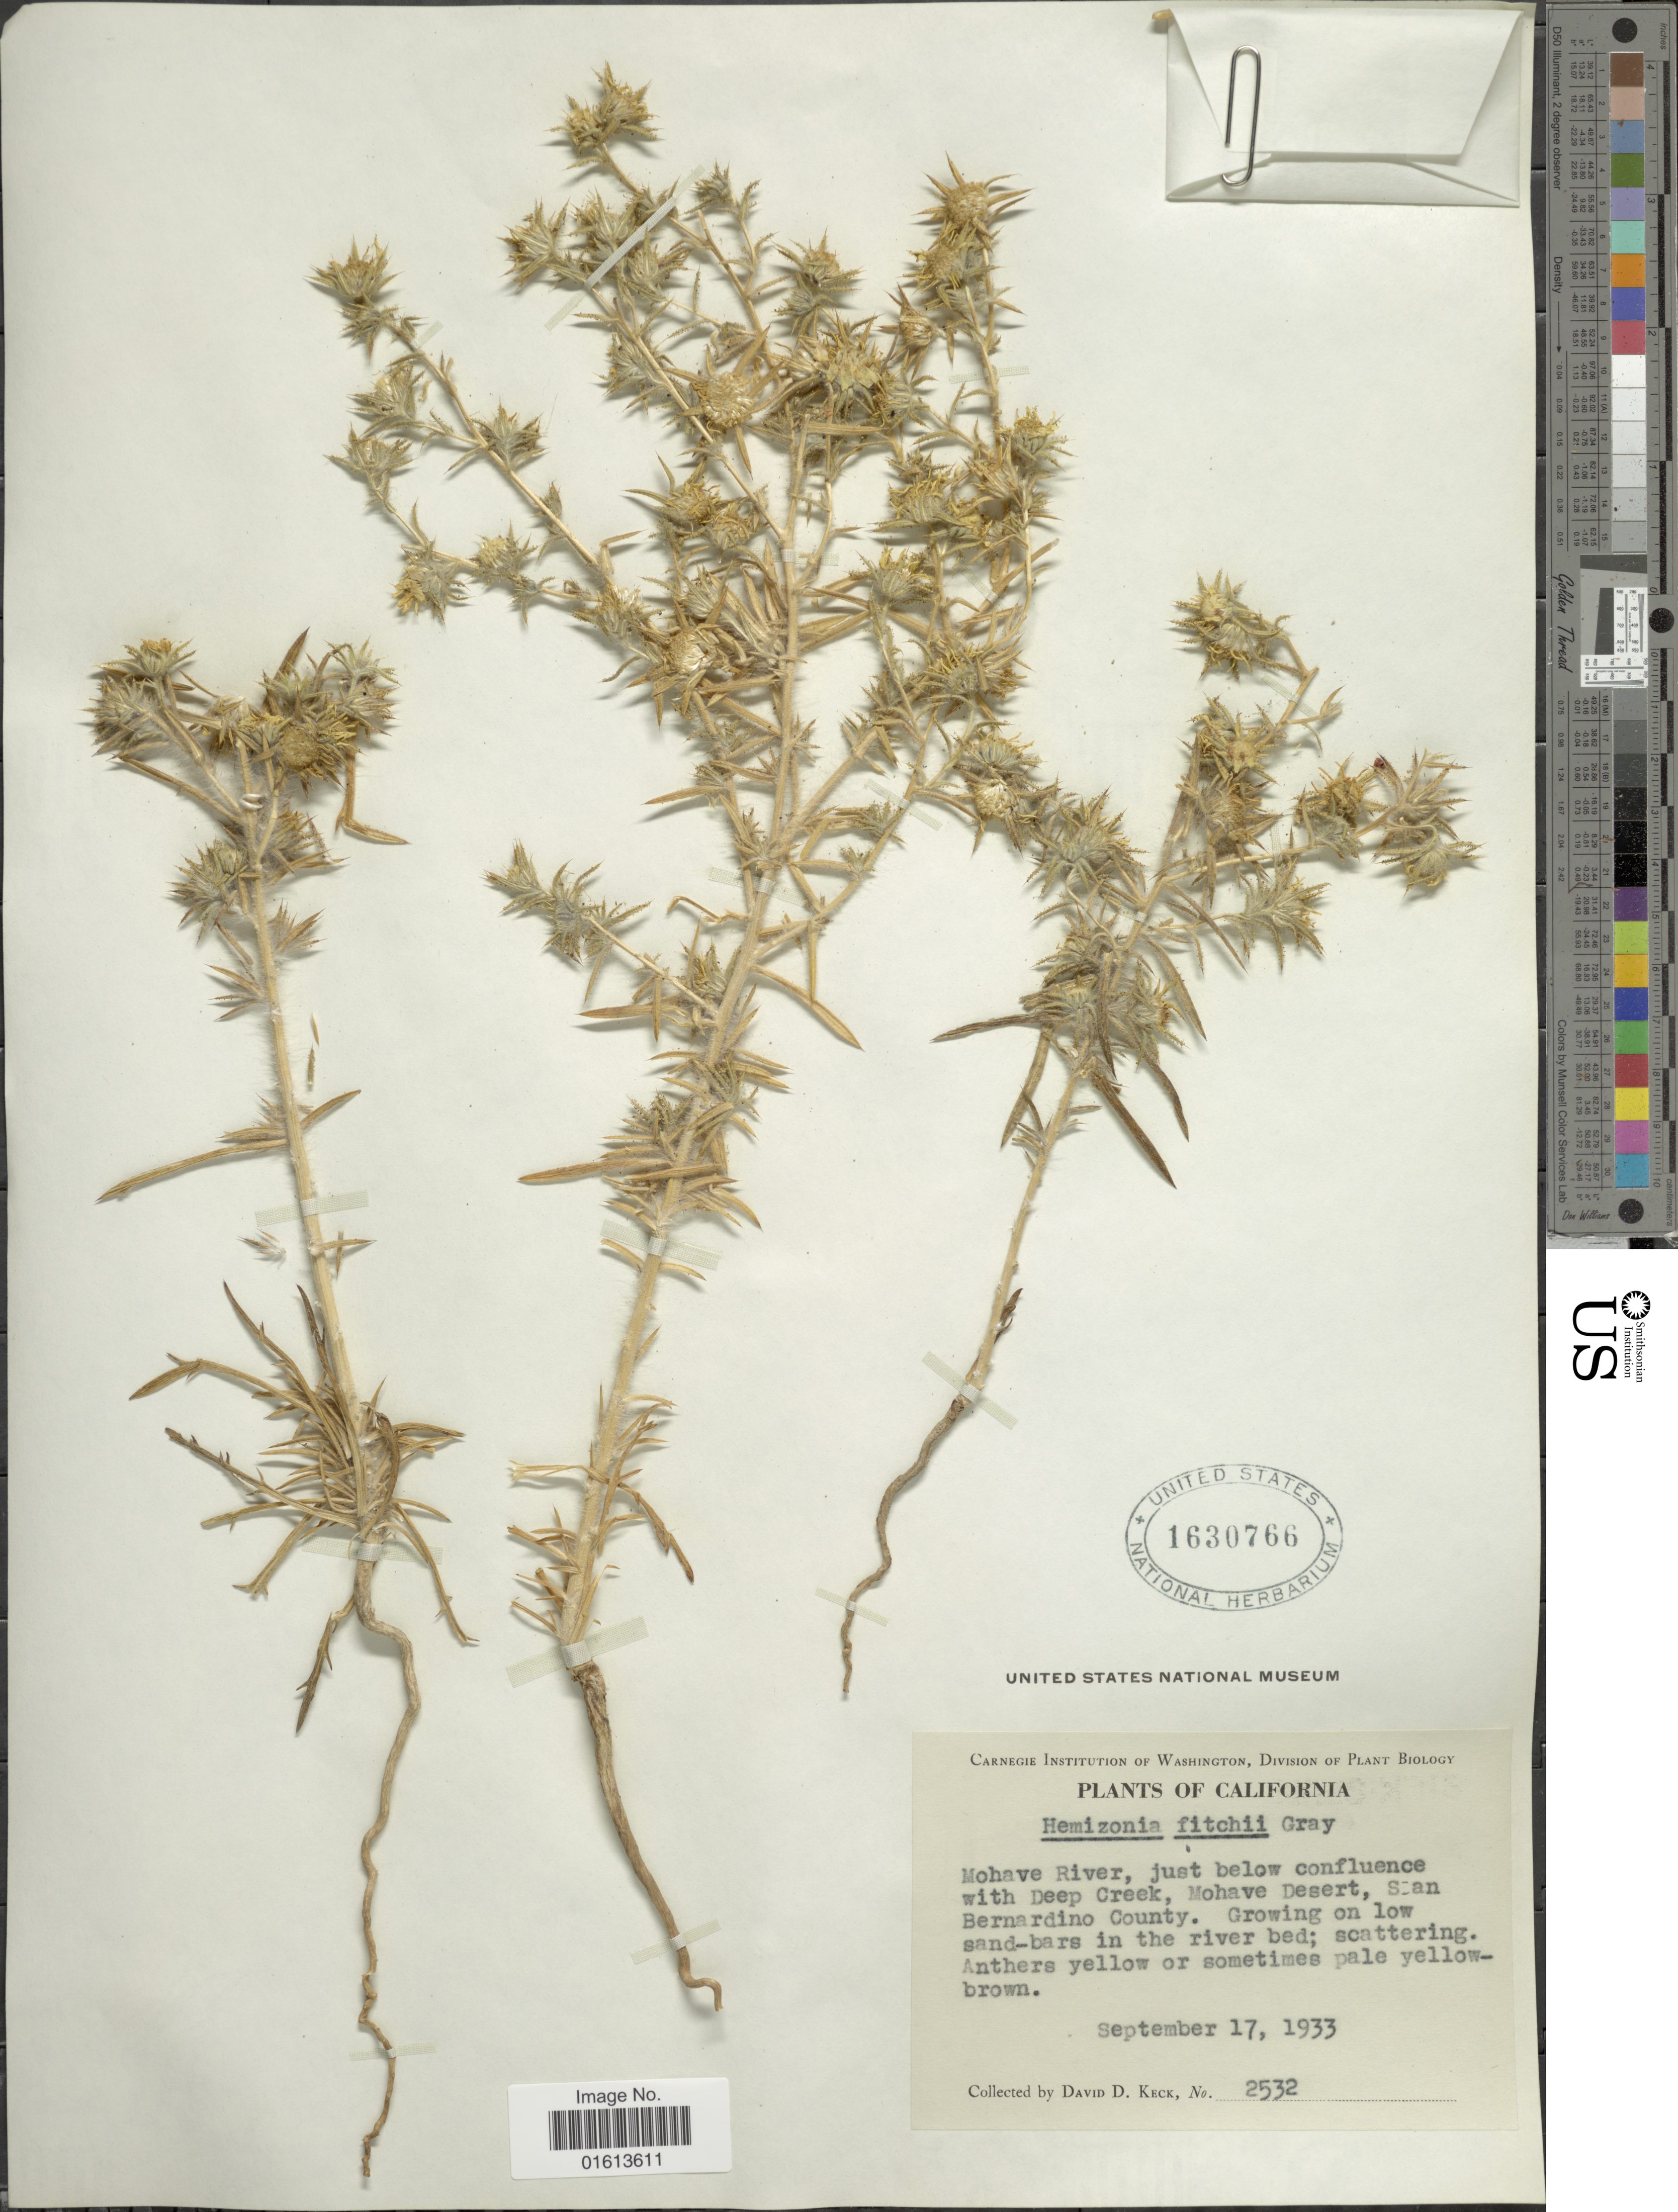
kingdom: Plantae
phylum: Tracheophyta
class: Magnoliopsida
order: Asterales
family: Asteraceae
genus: Centromadia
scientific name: Centromadia fitchii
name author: (A. Gray) Greene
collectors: D. D. Keck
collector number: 2532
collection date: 1933-09-17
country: United States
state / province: California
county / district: San Bernardino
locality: California. Mohave River, just below confluence with Deep Creel, Mohave Desert, San Bernardino County.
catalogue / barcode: US 1630766